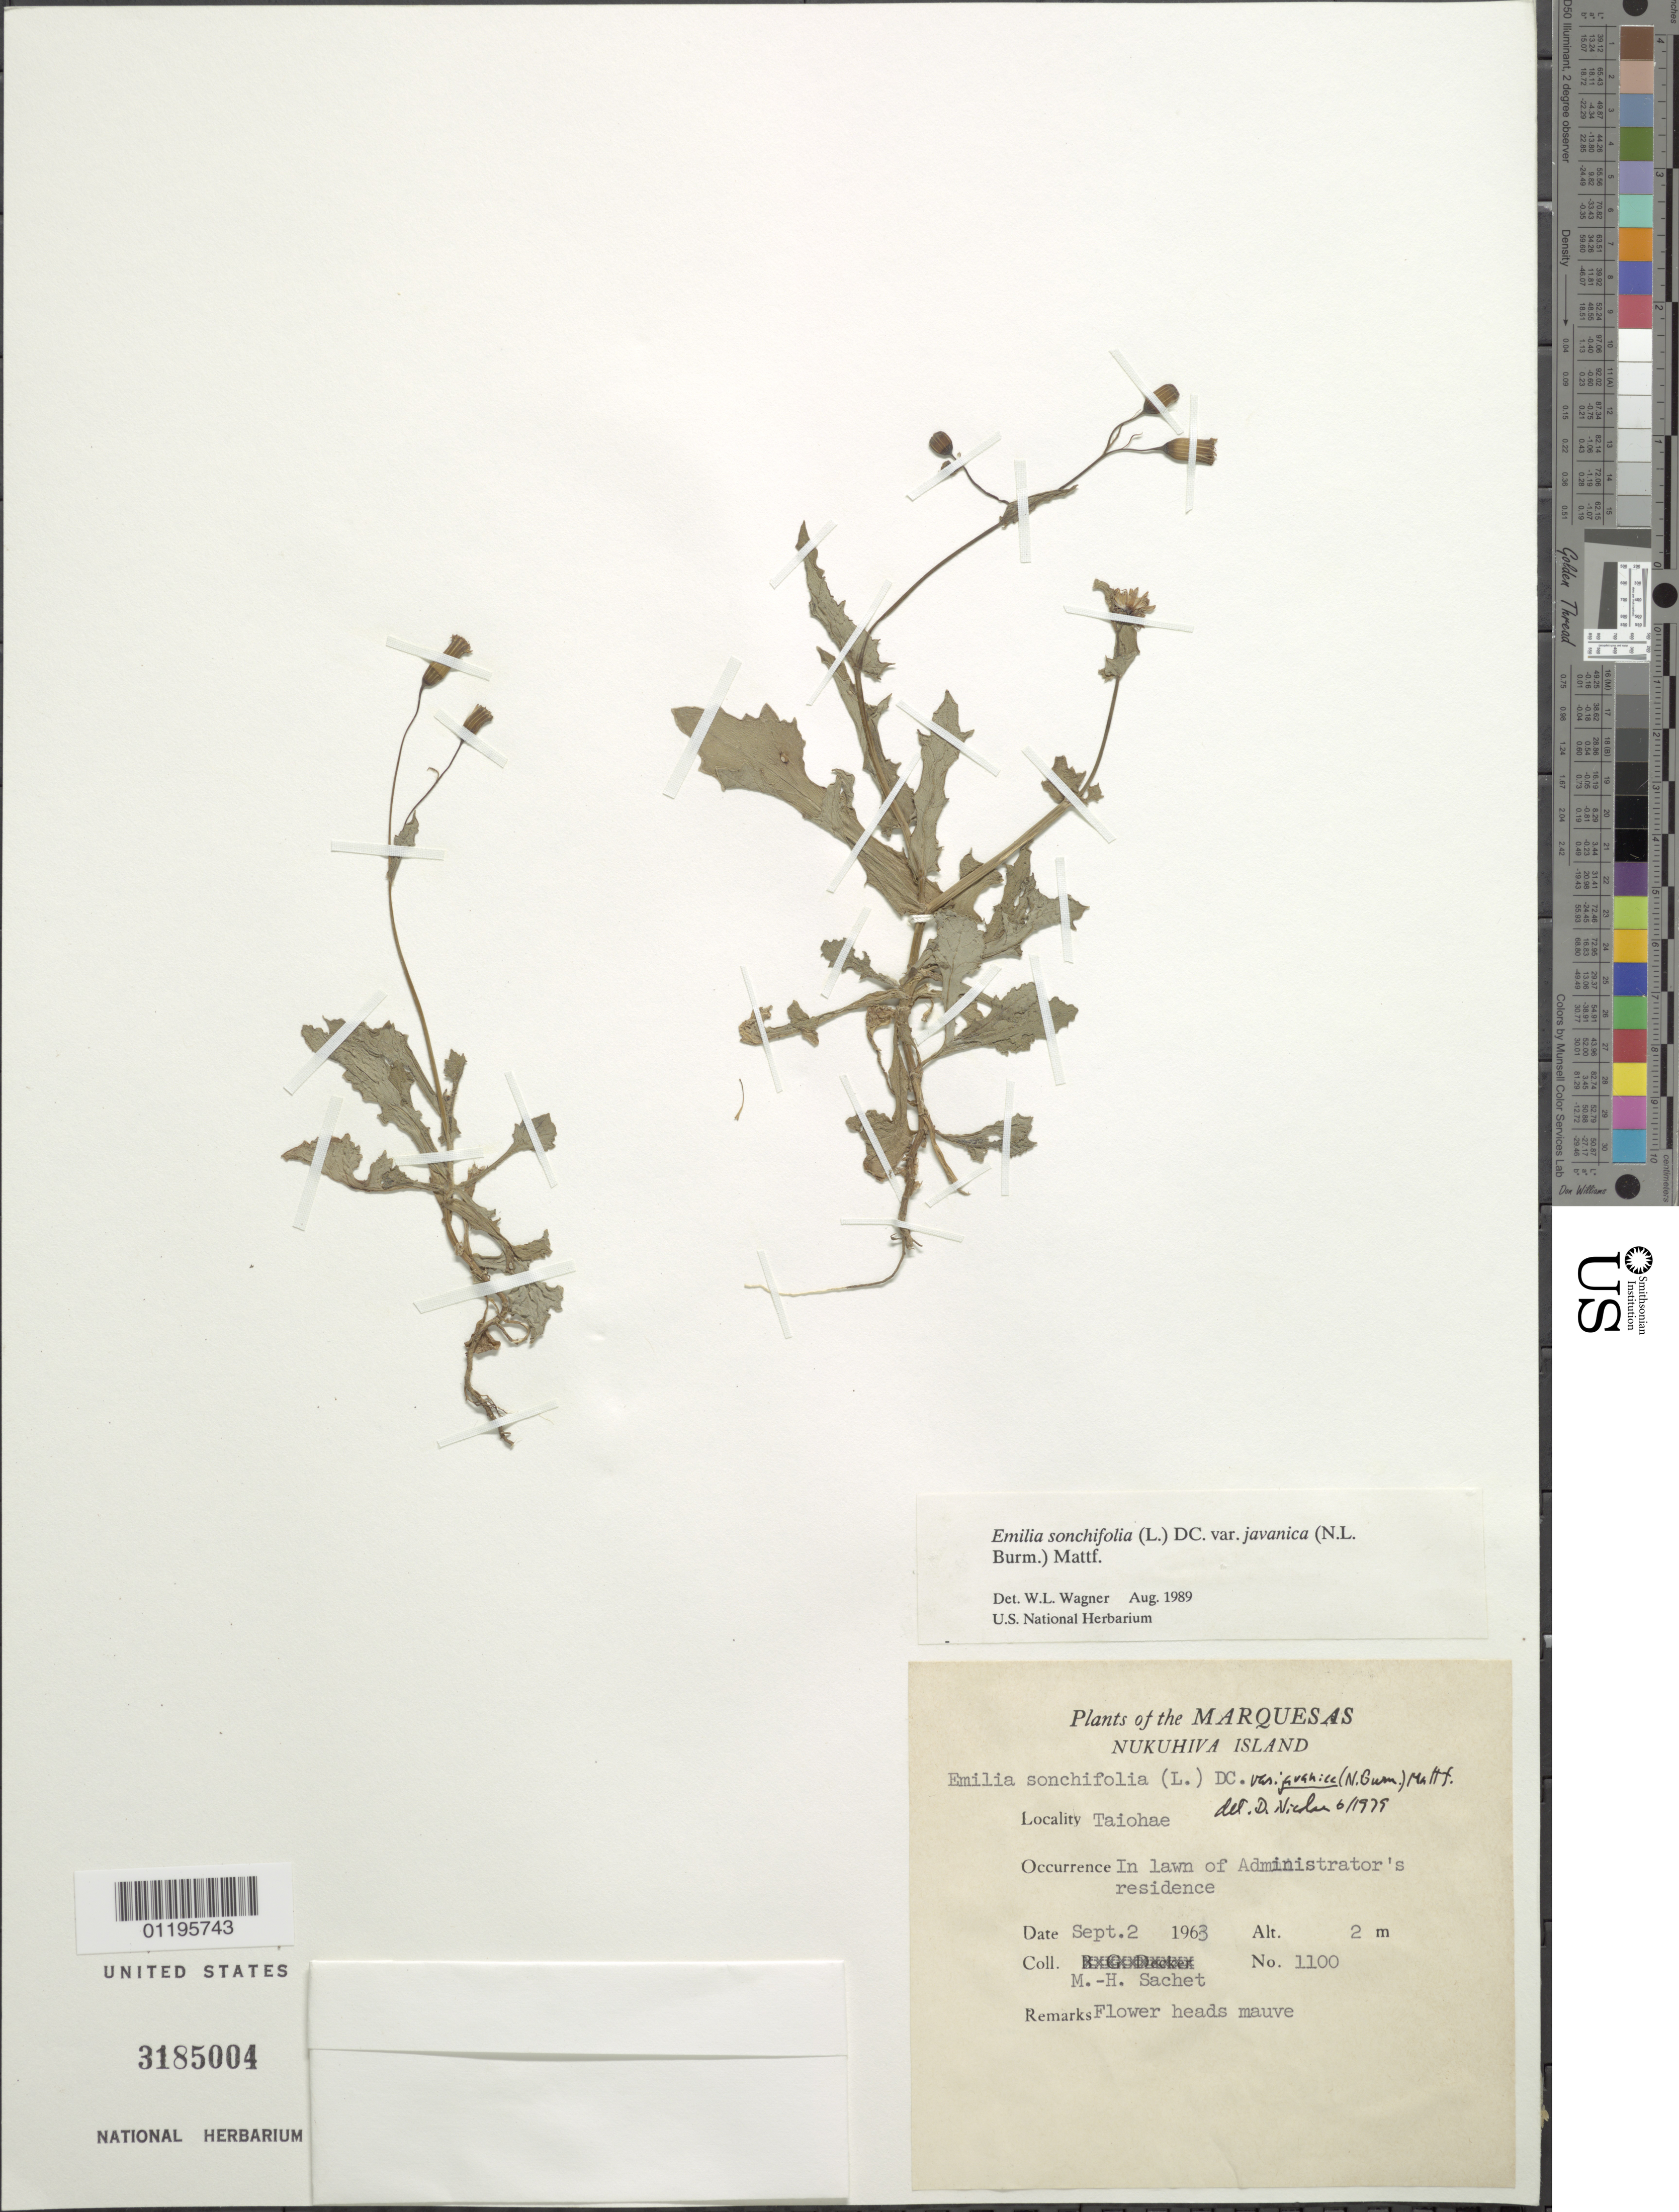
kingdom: Plantae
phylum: Tracheophyta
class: Magnoliopsida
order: Asterales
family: Asteraceae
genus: Emilia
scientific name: Emilia sonchifolia var. javanica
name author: (Burm. f.) Mattf.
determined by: Wagner, W. L., (BOT), Smithsonian Institution - National Museum of Natural History (UNITED STATES)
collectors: M.-H. Sachet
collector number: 1100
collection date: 1963-09-02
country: French Polynesia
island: Nuku Hiva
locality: Taiohae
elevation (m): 2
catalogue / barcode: US 3185004